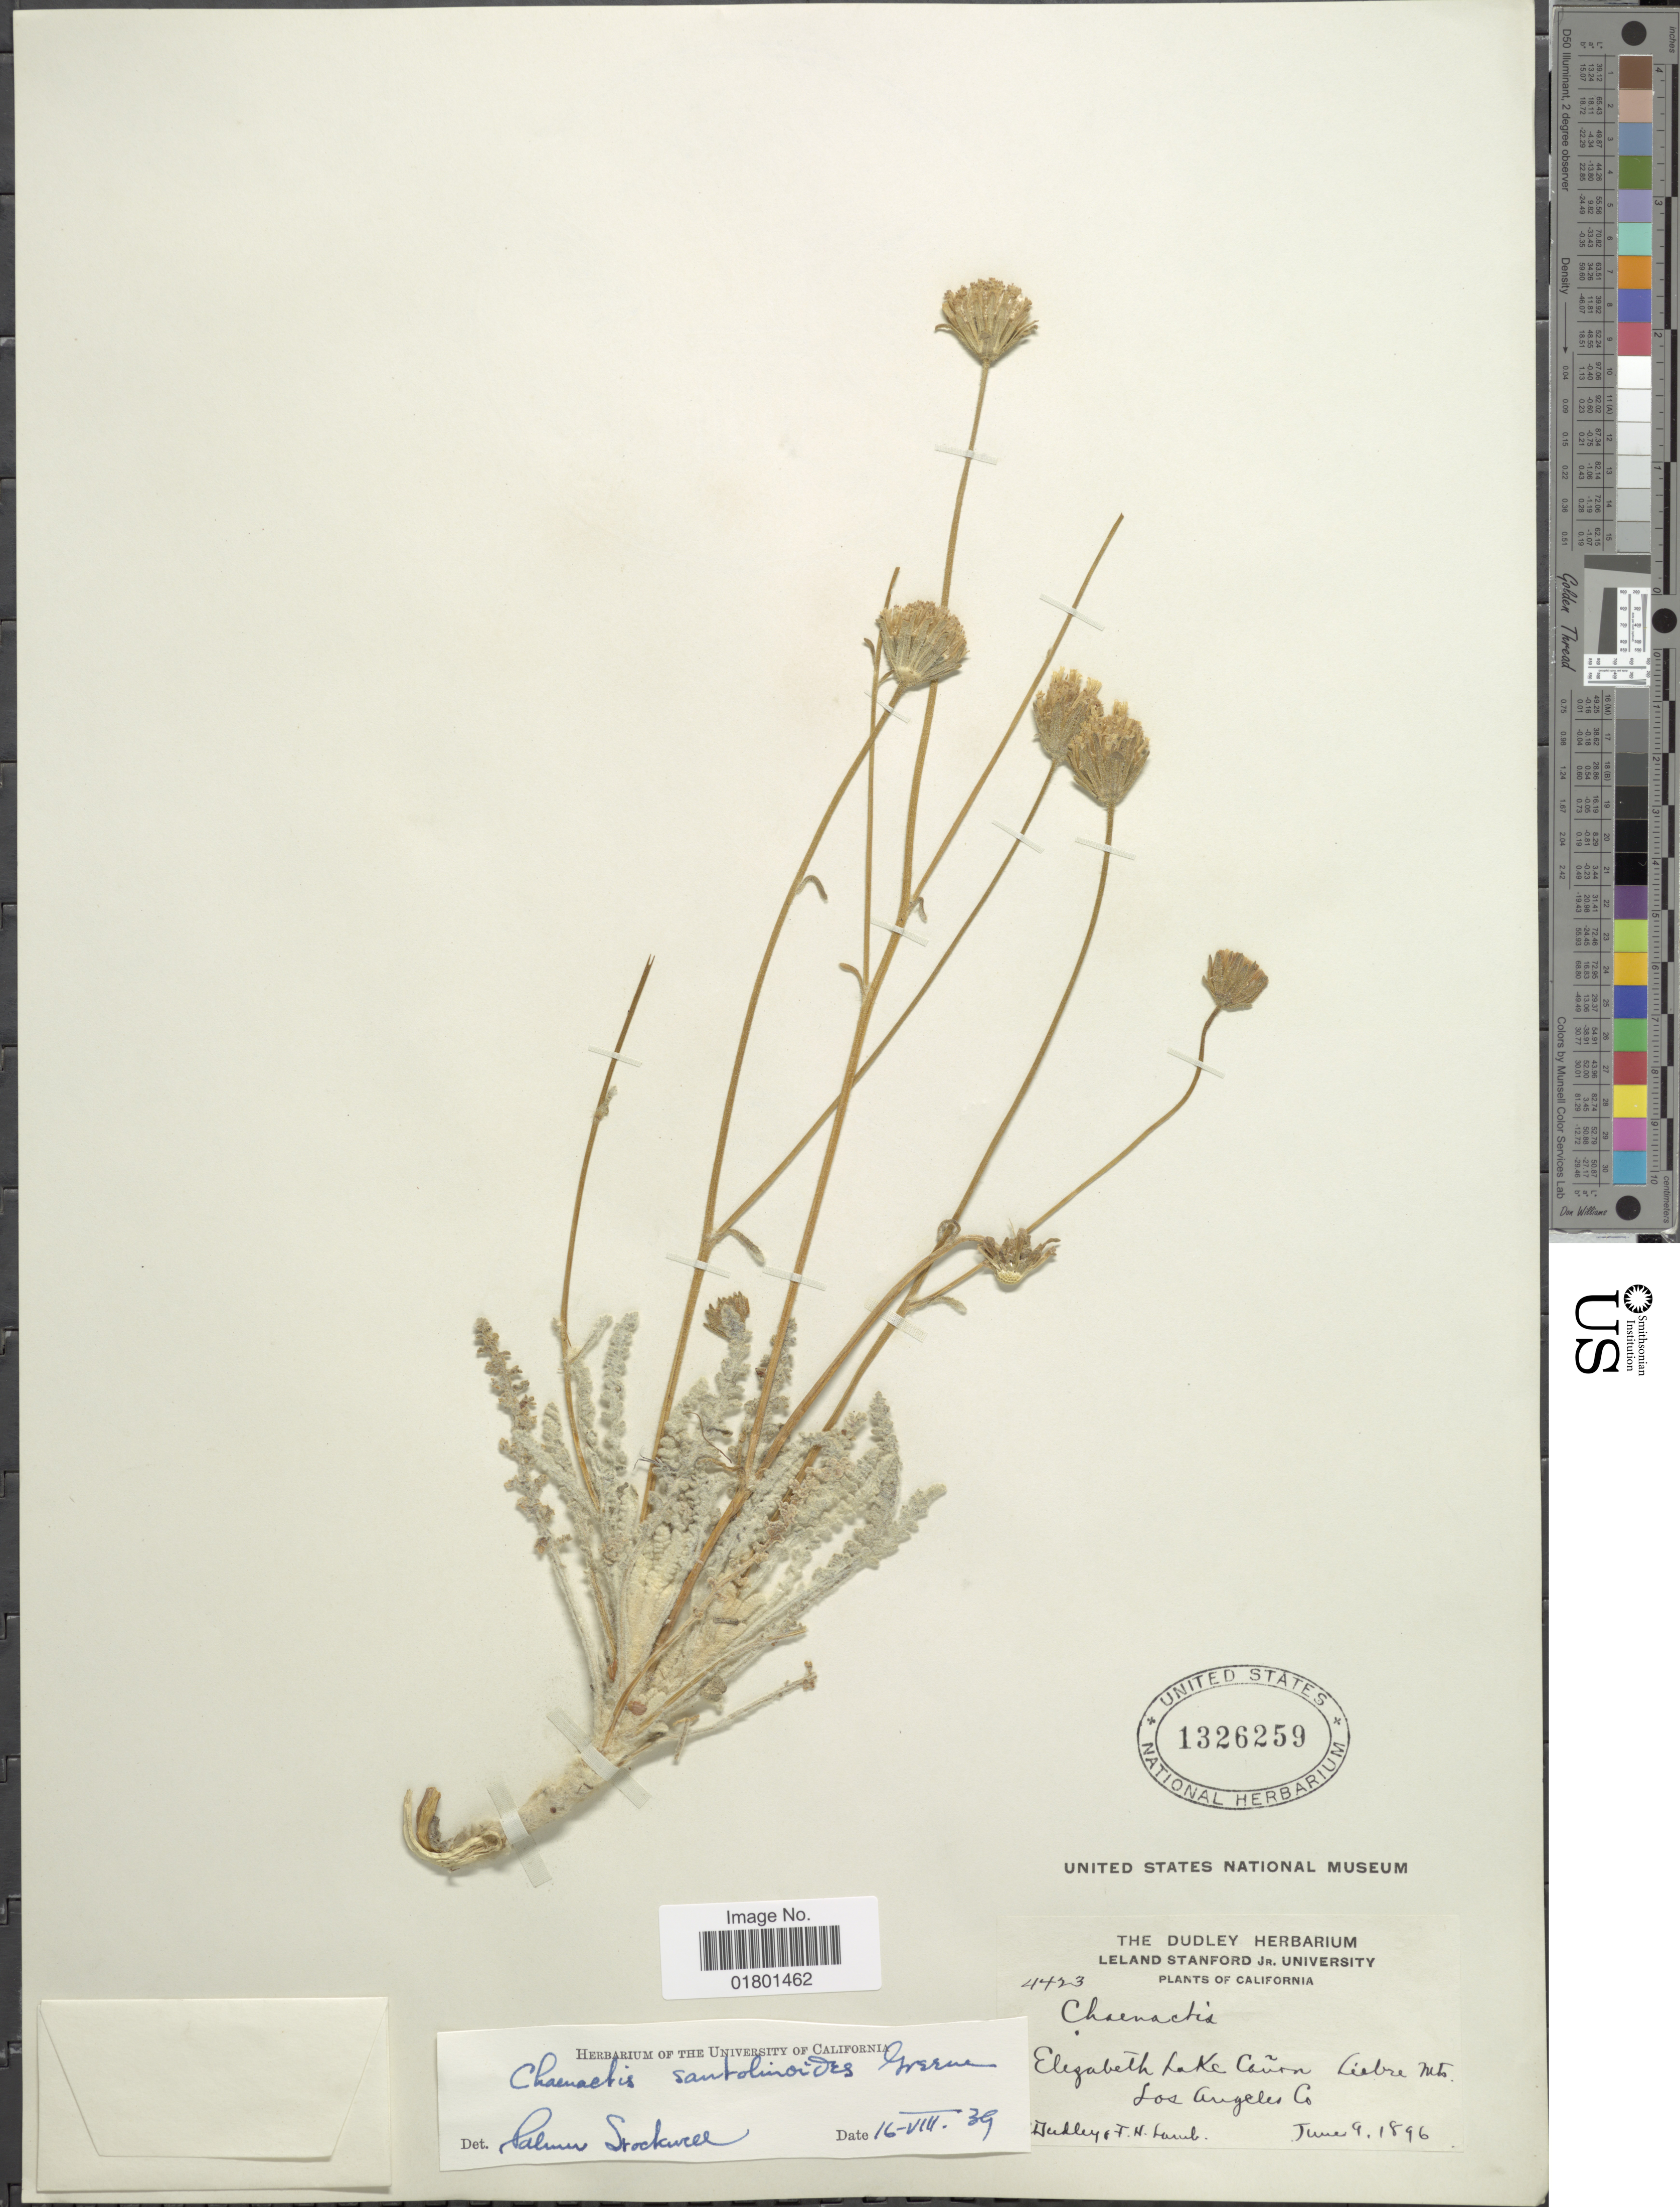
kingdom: Plantae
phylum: Tracheophyta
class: Magnoliopsida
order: Asterales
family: Asteraceae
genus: Chaenactis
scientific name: Chaenactis santolinoides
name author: Greene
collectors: Dudley, -- & F. H. Lamb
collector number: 4423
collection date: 1896-06-09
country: United States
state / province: California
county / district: Los Angeles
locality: Elizabeth Lake Cañon Liebre Mts, Los Angeles Co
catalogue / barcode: US 1326259